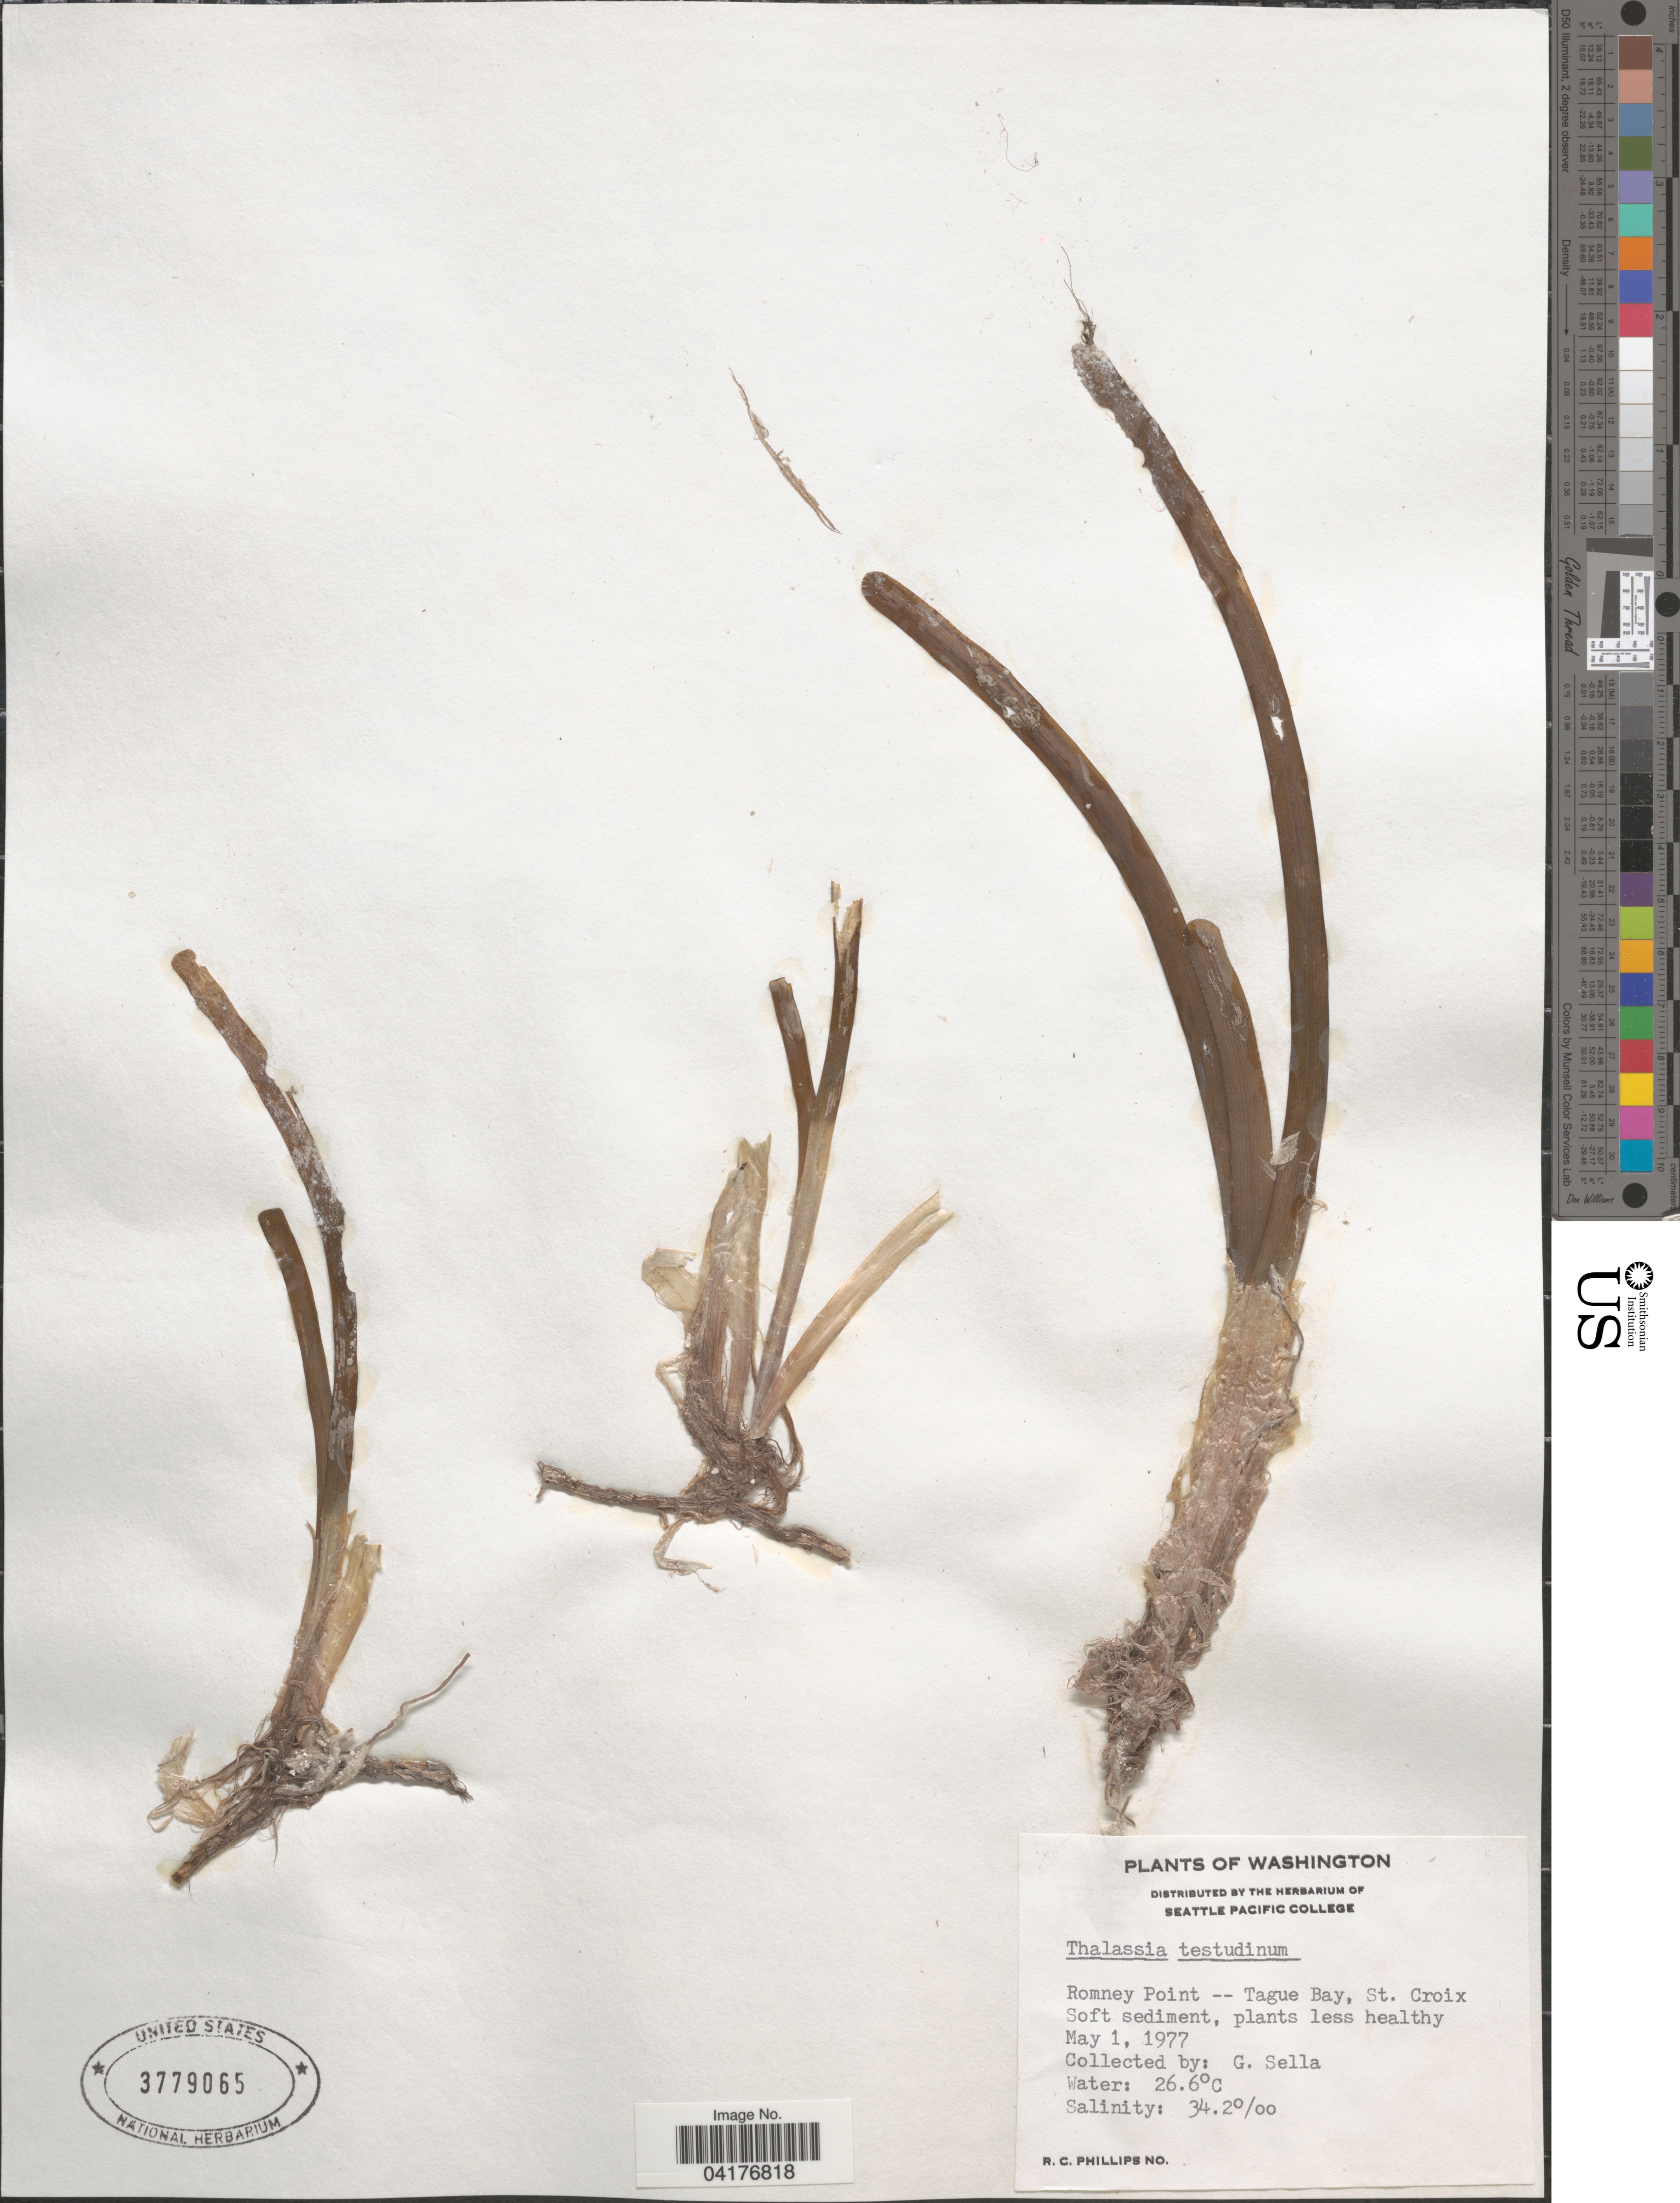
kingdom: Plantae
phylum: Tracheophyta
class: Liliopsida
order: Alismatales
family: Hydrocharitaceae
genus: Thalassia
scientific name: Thalassia testudinum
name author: Banks & Sol. ex K.D. Koenig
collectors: G. Sella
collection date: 1977-05-01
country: U.S. Virgin Islands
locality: Romney Point -- Tague Bay, St. Croix.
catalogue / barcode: US 3779065